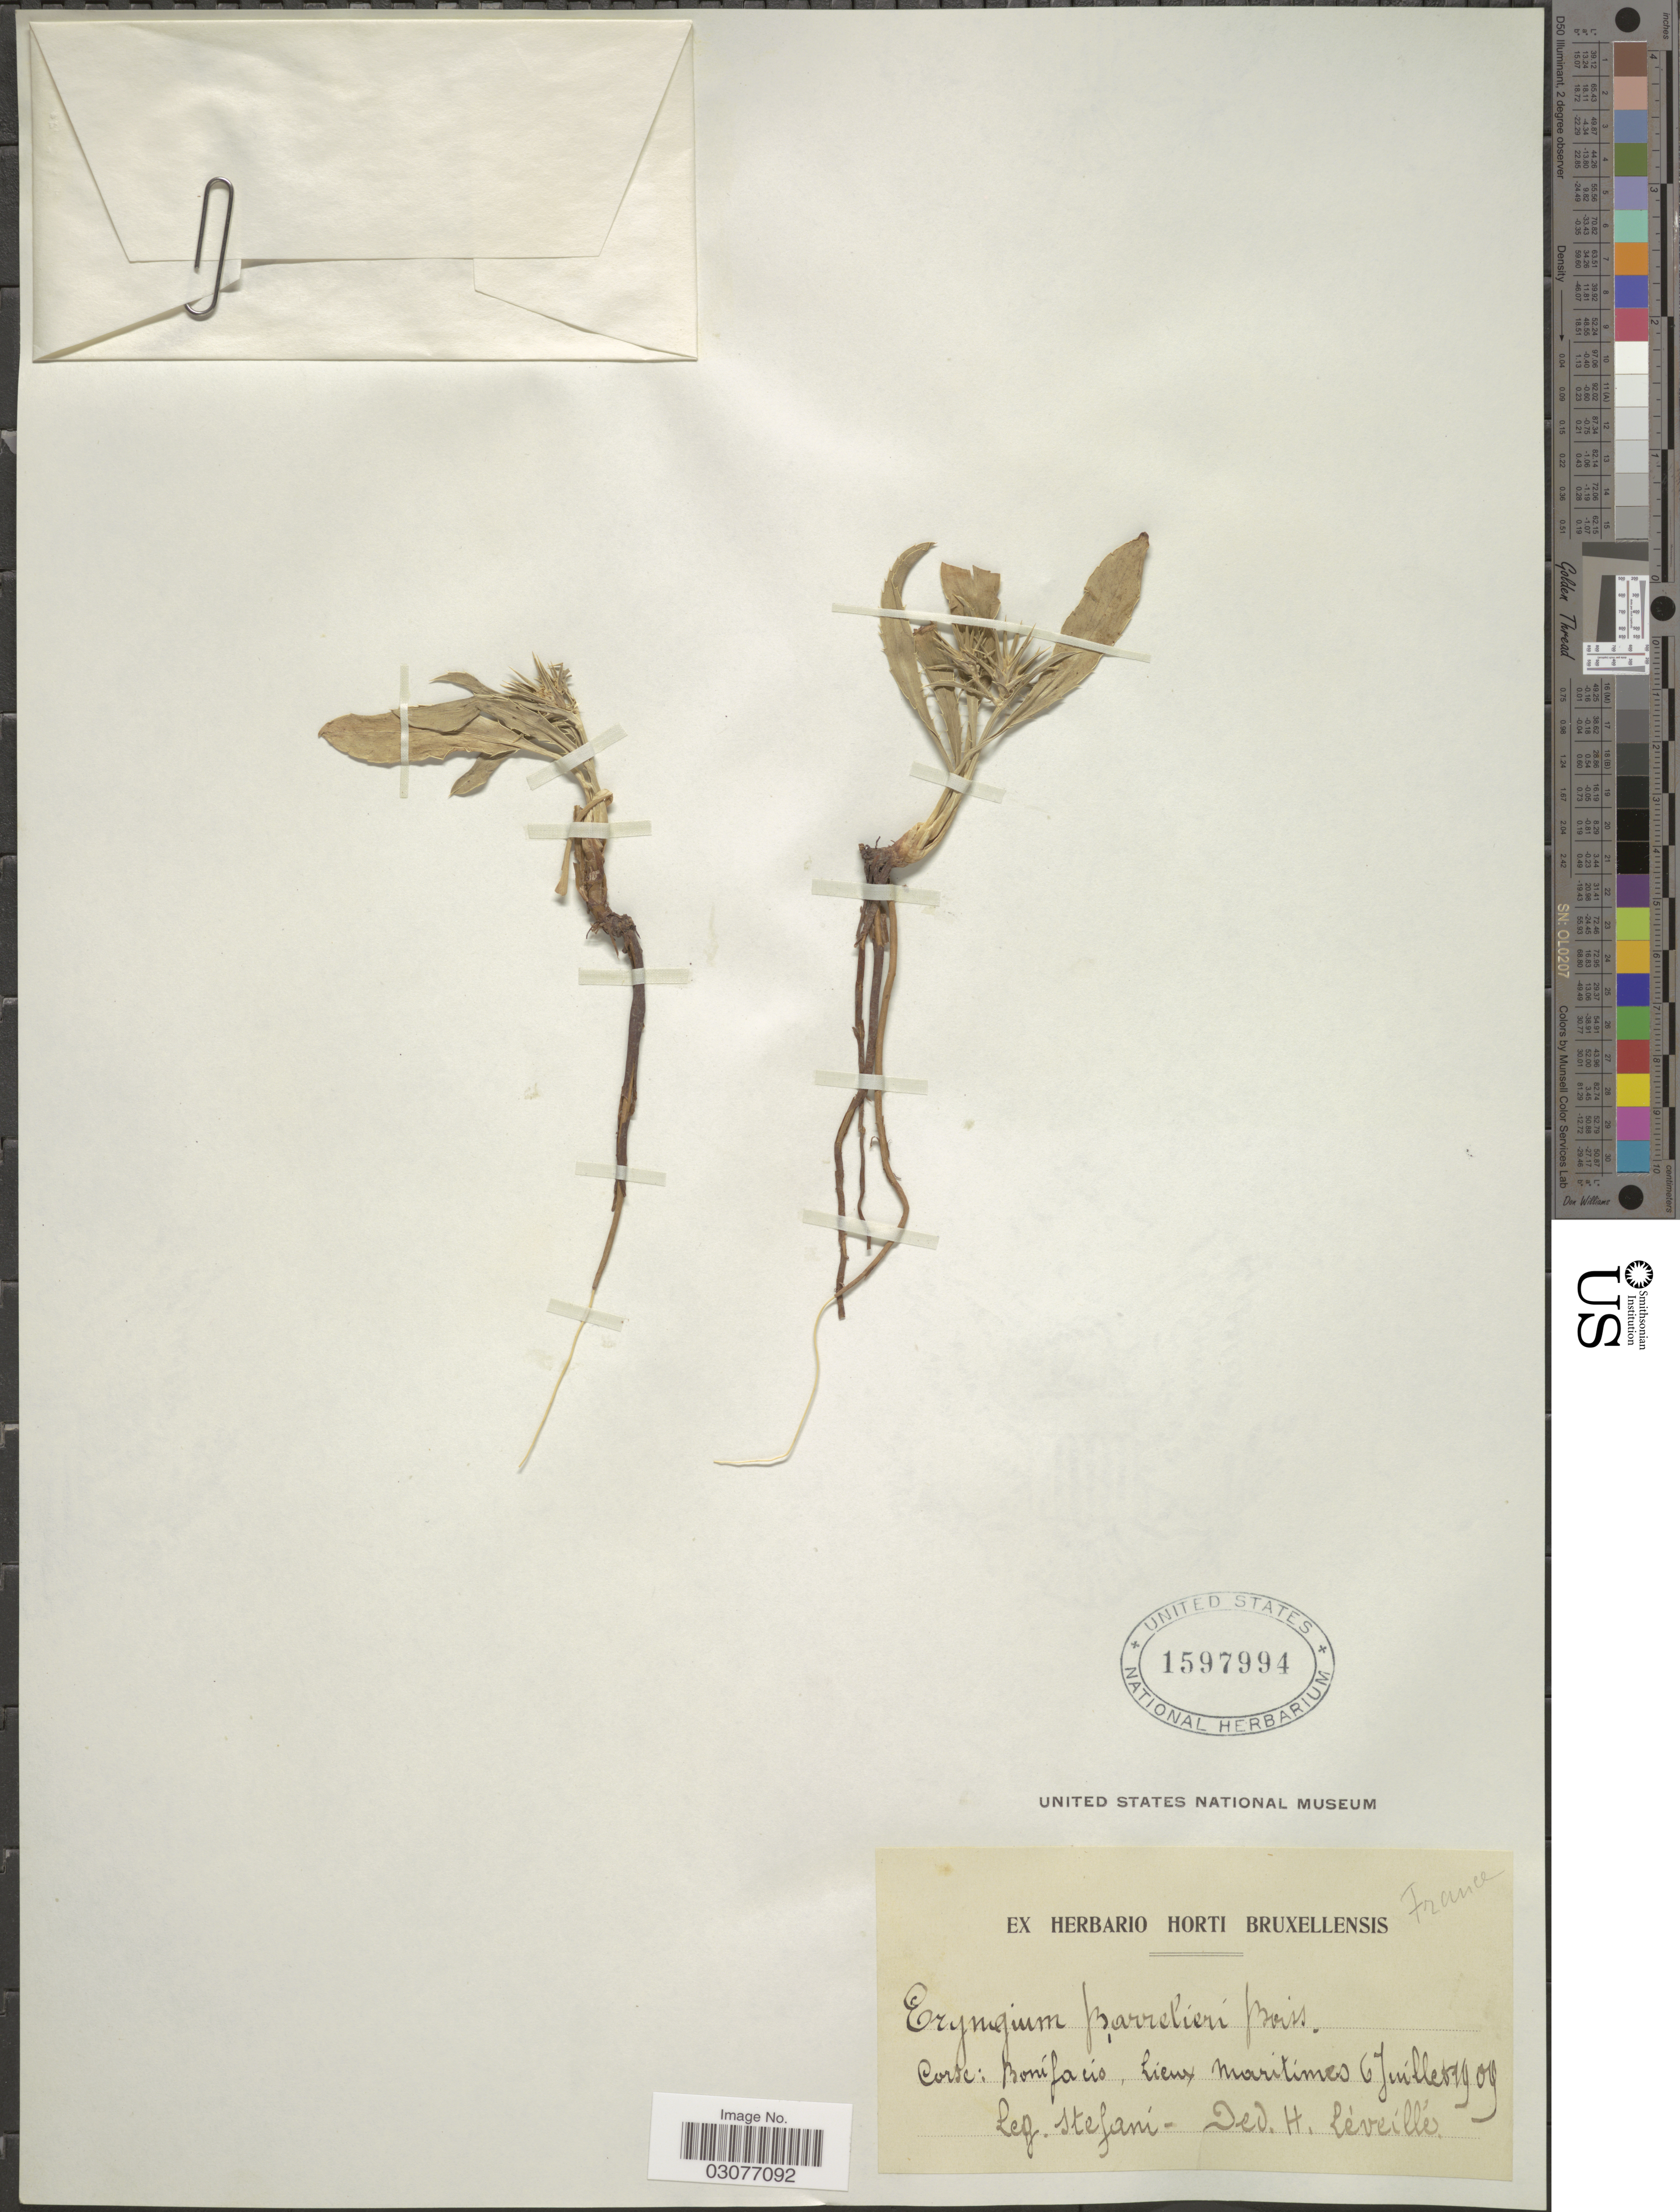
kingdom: Plantae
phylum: Tracheophyta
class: Magnoliopsida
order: Apiales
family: Apiaceae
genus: Eryngium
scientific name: Eryngium barrelieri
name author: Boiss.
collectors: Stefani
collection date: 1909-07-06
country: France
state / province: Corsica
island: Corse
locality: Bonifacio, Lieux Maritimes.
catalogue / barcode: US 1597994